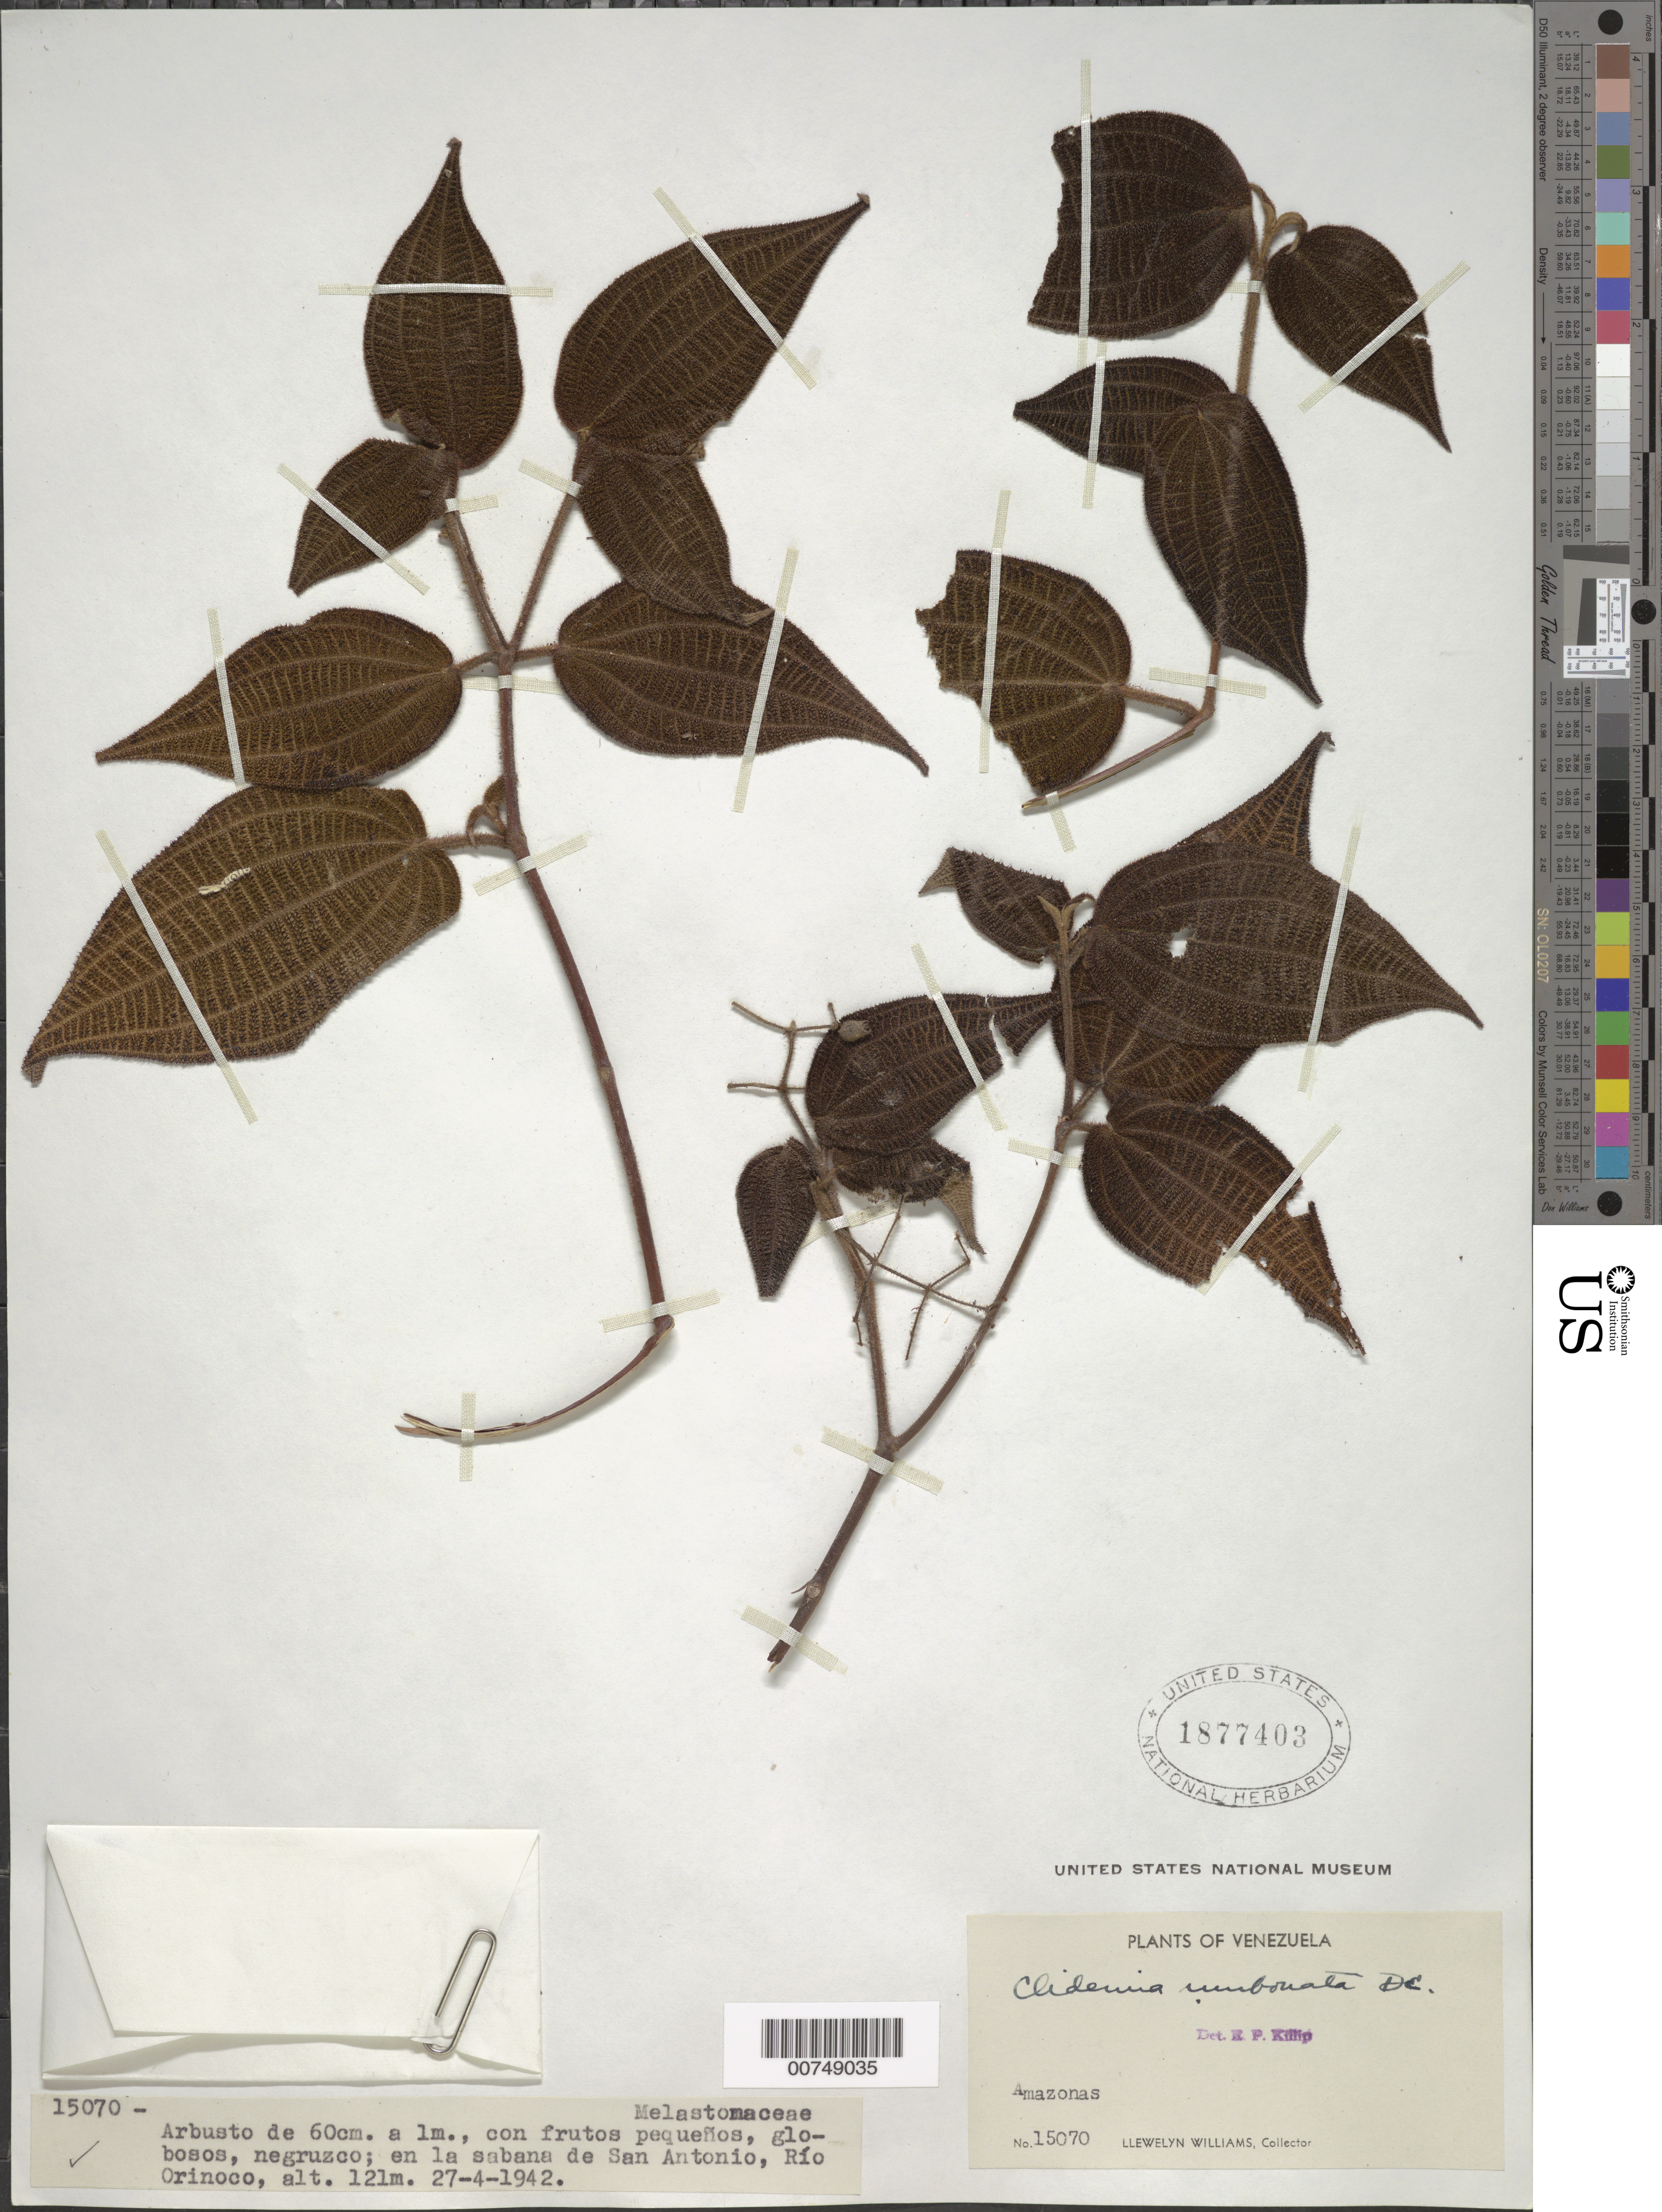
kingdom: Plantae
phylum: Tracheophyta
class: Magnoliopsida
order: Myrtales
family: Melastomataceae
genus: Clidemia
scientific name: Clidemia umbonata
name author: DC.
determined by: Killip, Ellsworth P.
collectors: Ll. Williams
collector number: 15070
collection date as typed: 27-Apr-42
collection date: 1942-04-27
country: Venezuela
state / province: Amazonas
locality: San Antonio, Río Orinoco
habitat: Savanna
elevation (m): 121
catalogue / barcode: US 1877403